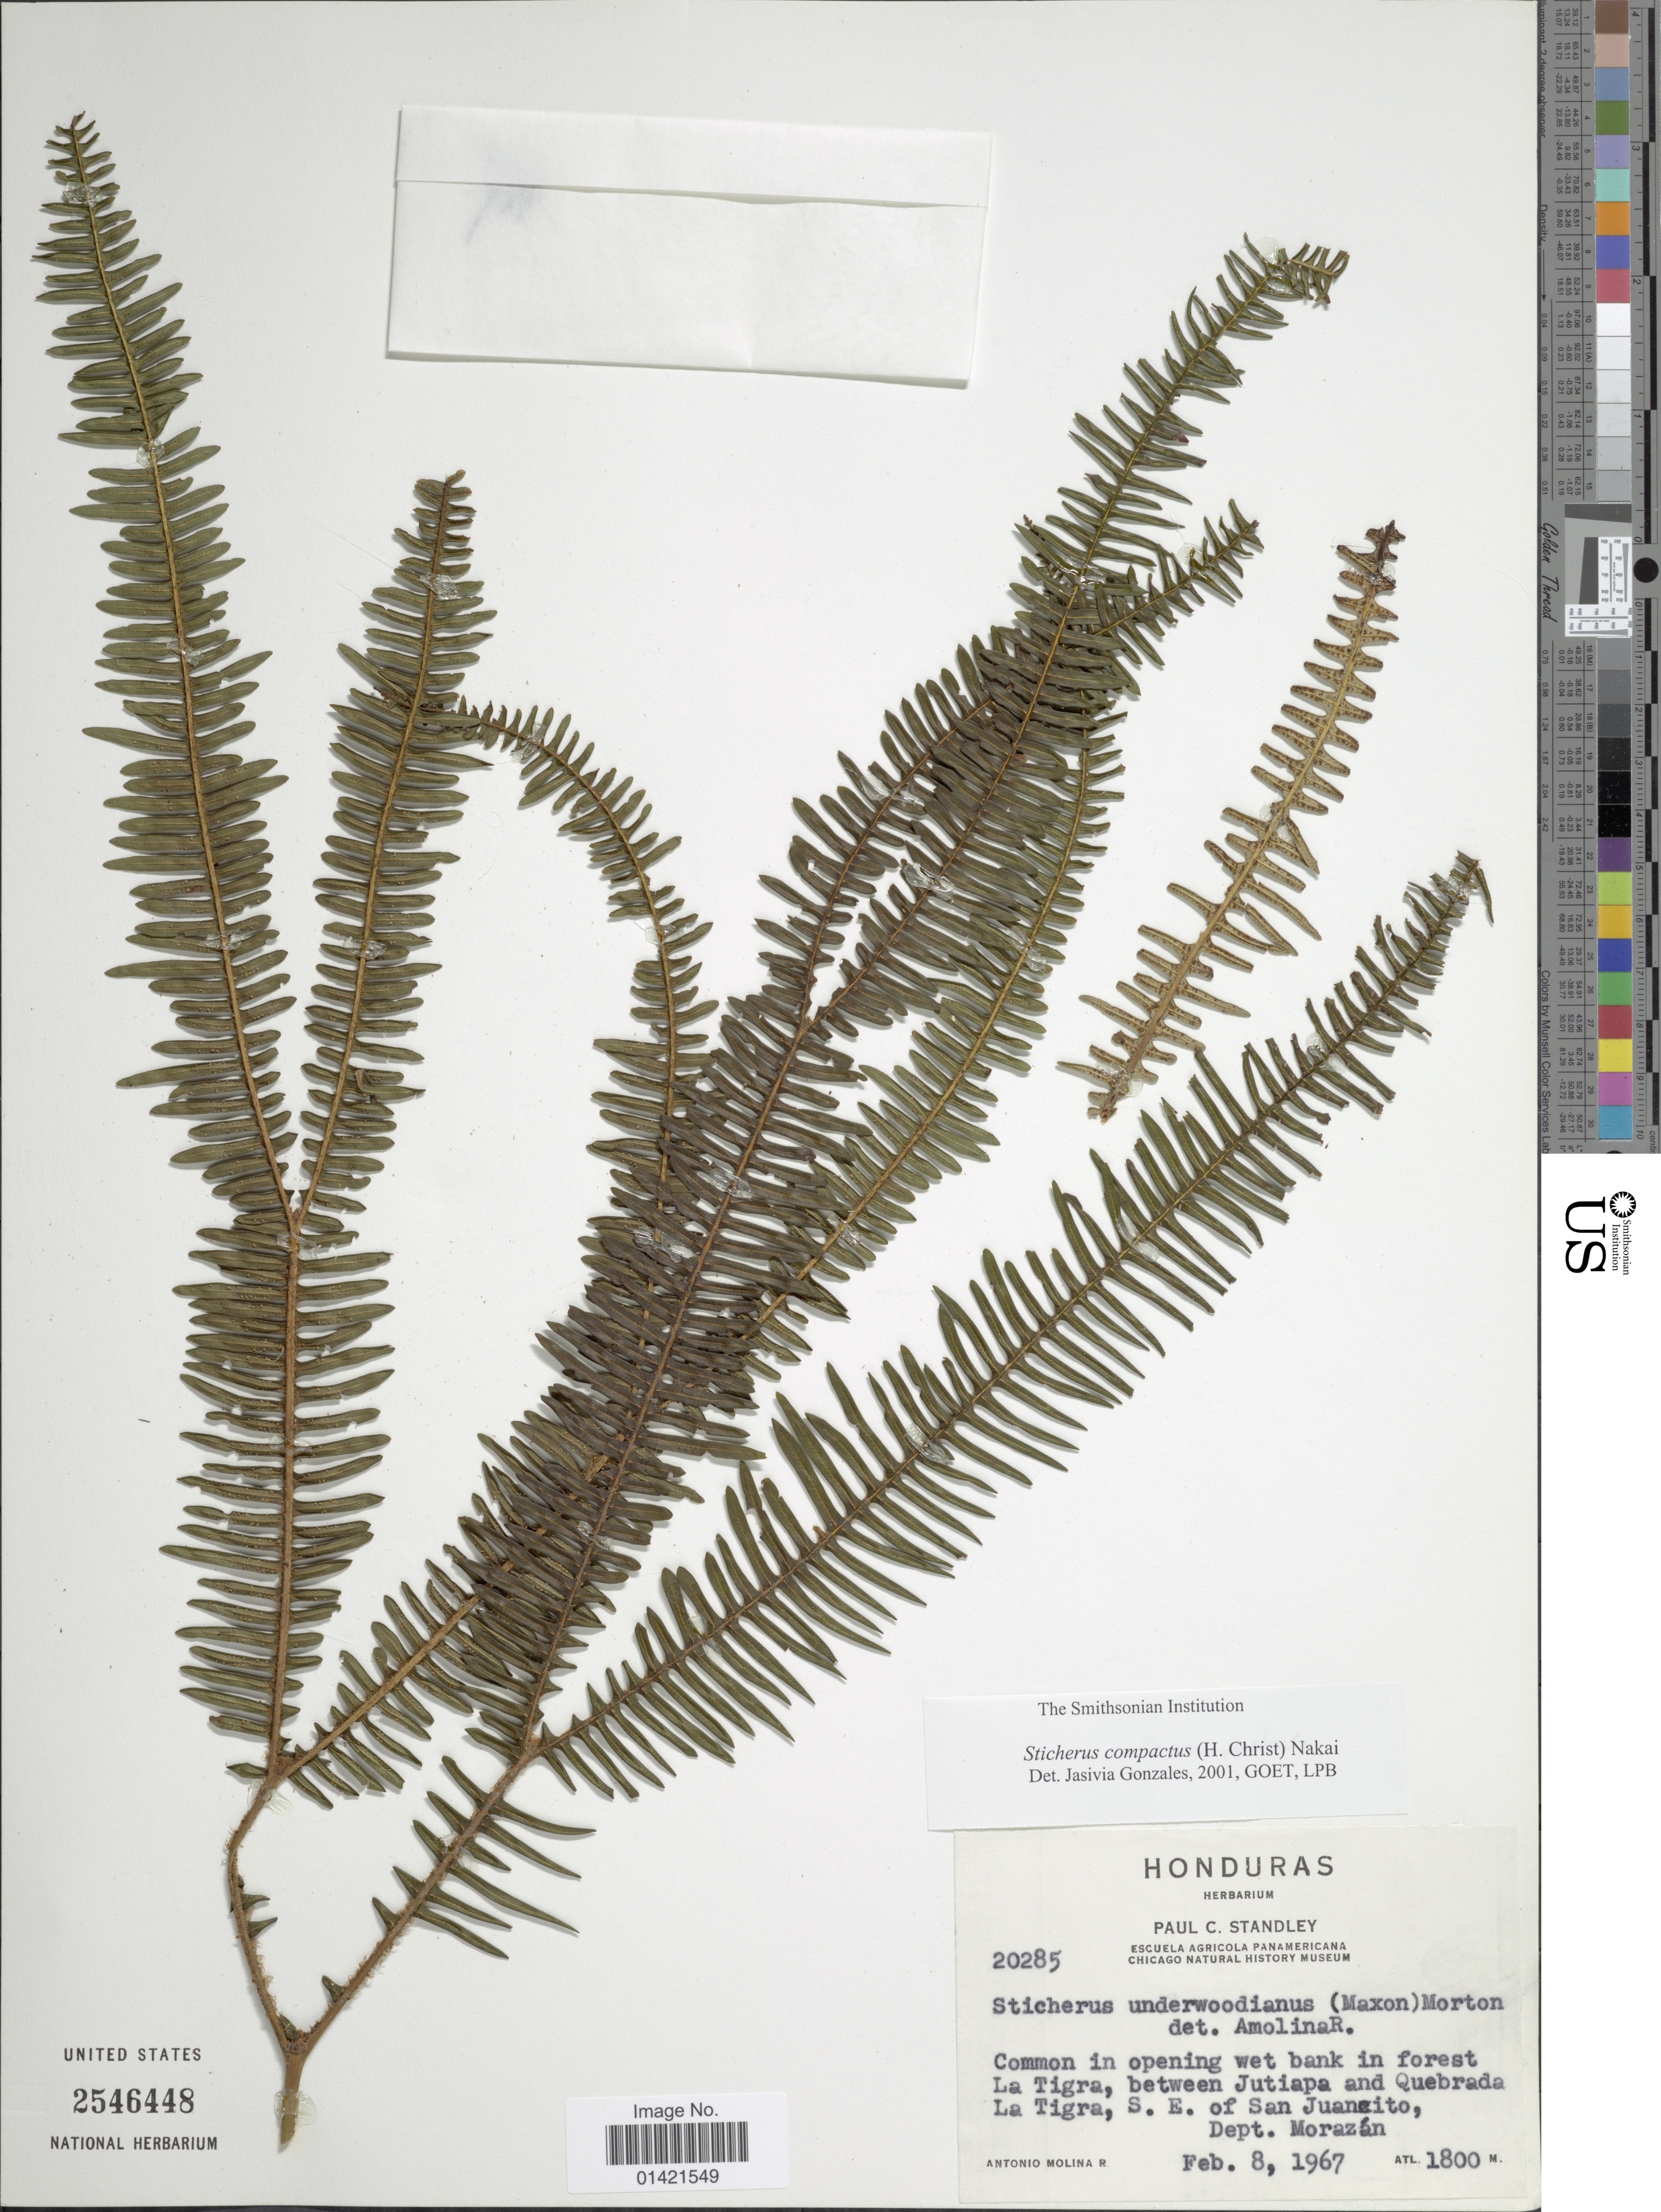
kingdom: Plantae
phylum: Tracheophyta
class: Polypodiopsida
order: Gleicheniales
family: Gleicheniaceae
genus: Sticherus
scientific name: Sticherus compactus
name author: (Christ) Nakai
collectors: A. Molina R.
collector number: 20285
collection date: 1967-02-08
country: Honduras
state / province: Fco. Morazán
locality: Common in opening wet bank in forest La Tigra, between Jutiapa and Quebrada La Tigra, S. E. of Juan Juancito, Dept. Morazan.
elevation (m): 1800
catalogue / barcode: US 2546448